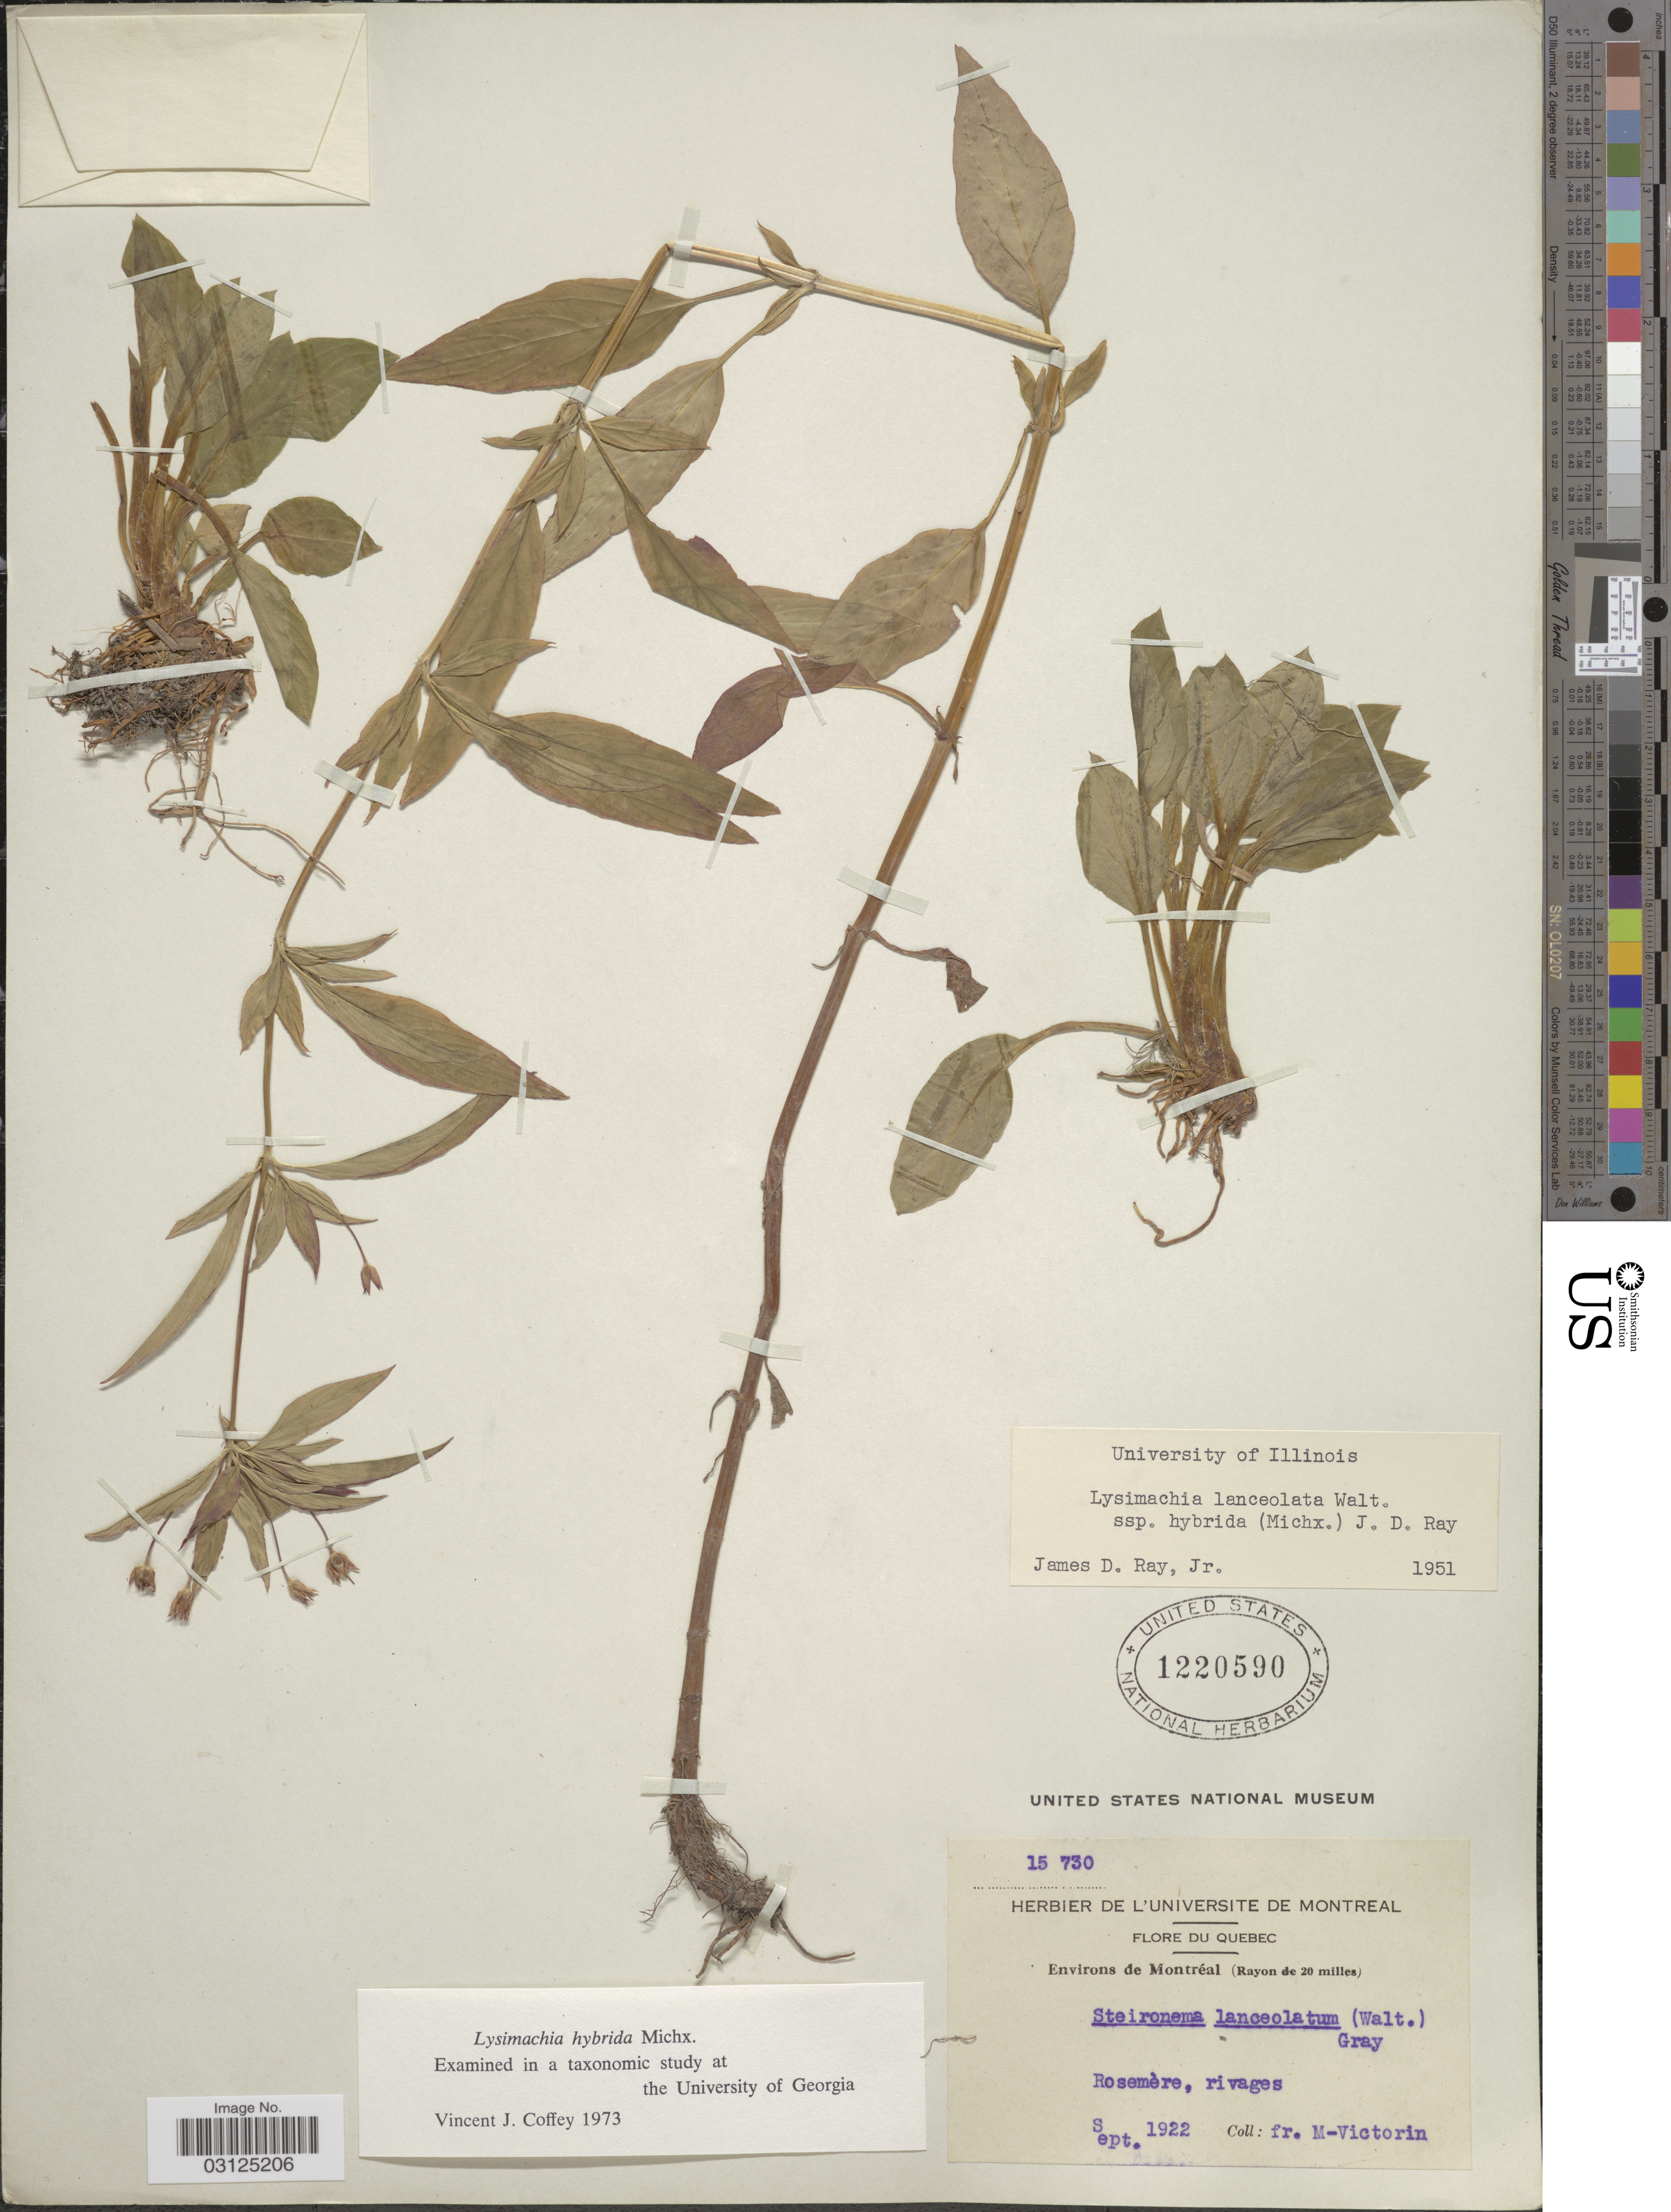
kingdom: Plantae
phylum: Tracheophyta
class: Magnoliopsida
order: Ericales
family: Primulaceae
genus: Lysimachia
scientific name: Lysimachia hybrida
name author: Michx.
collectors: F. Marie-Victorin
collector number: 15730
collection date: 1922-09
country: Canada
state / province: Quebec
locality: Environs de Montréal (Rayon de 20 milles) Rosemère, rivages.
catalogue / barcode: US 1220590